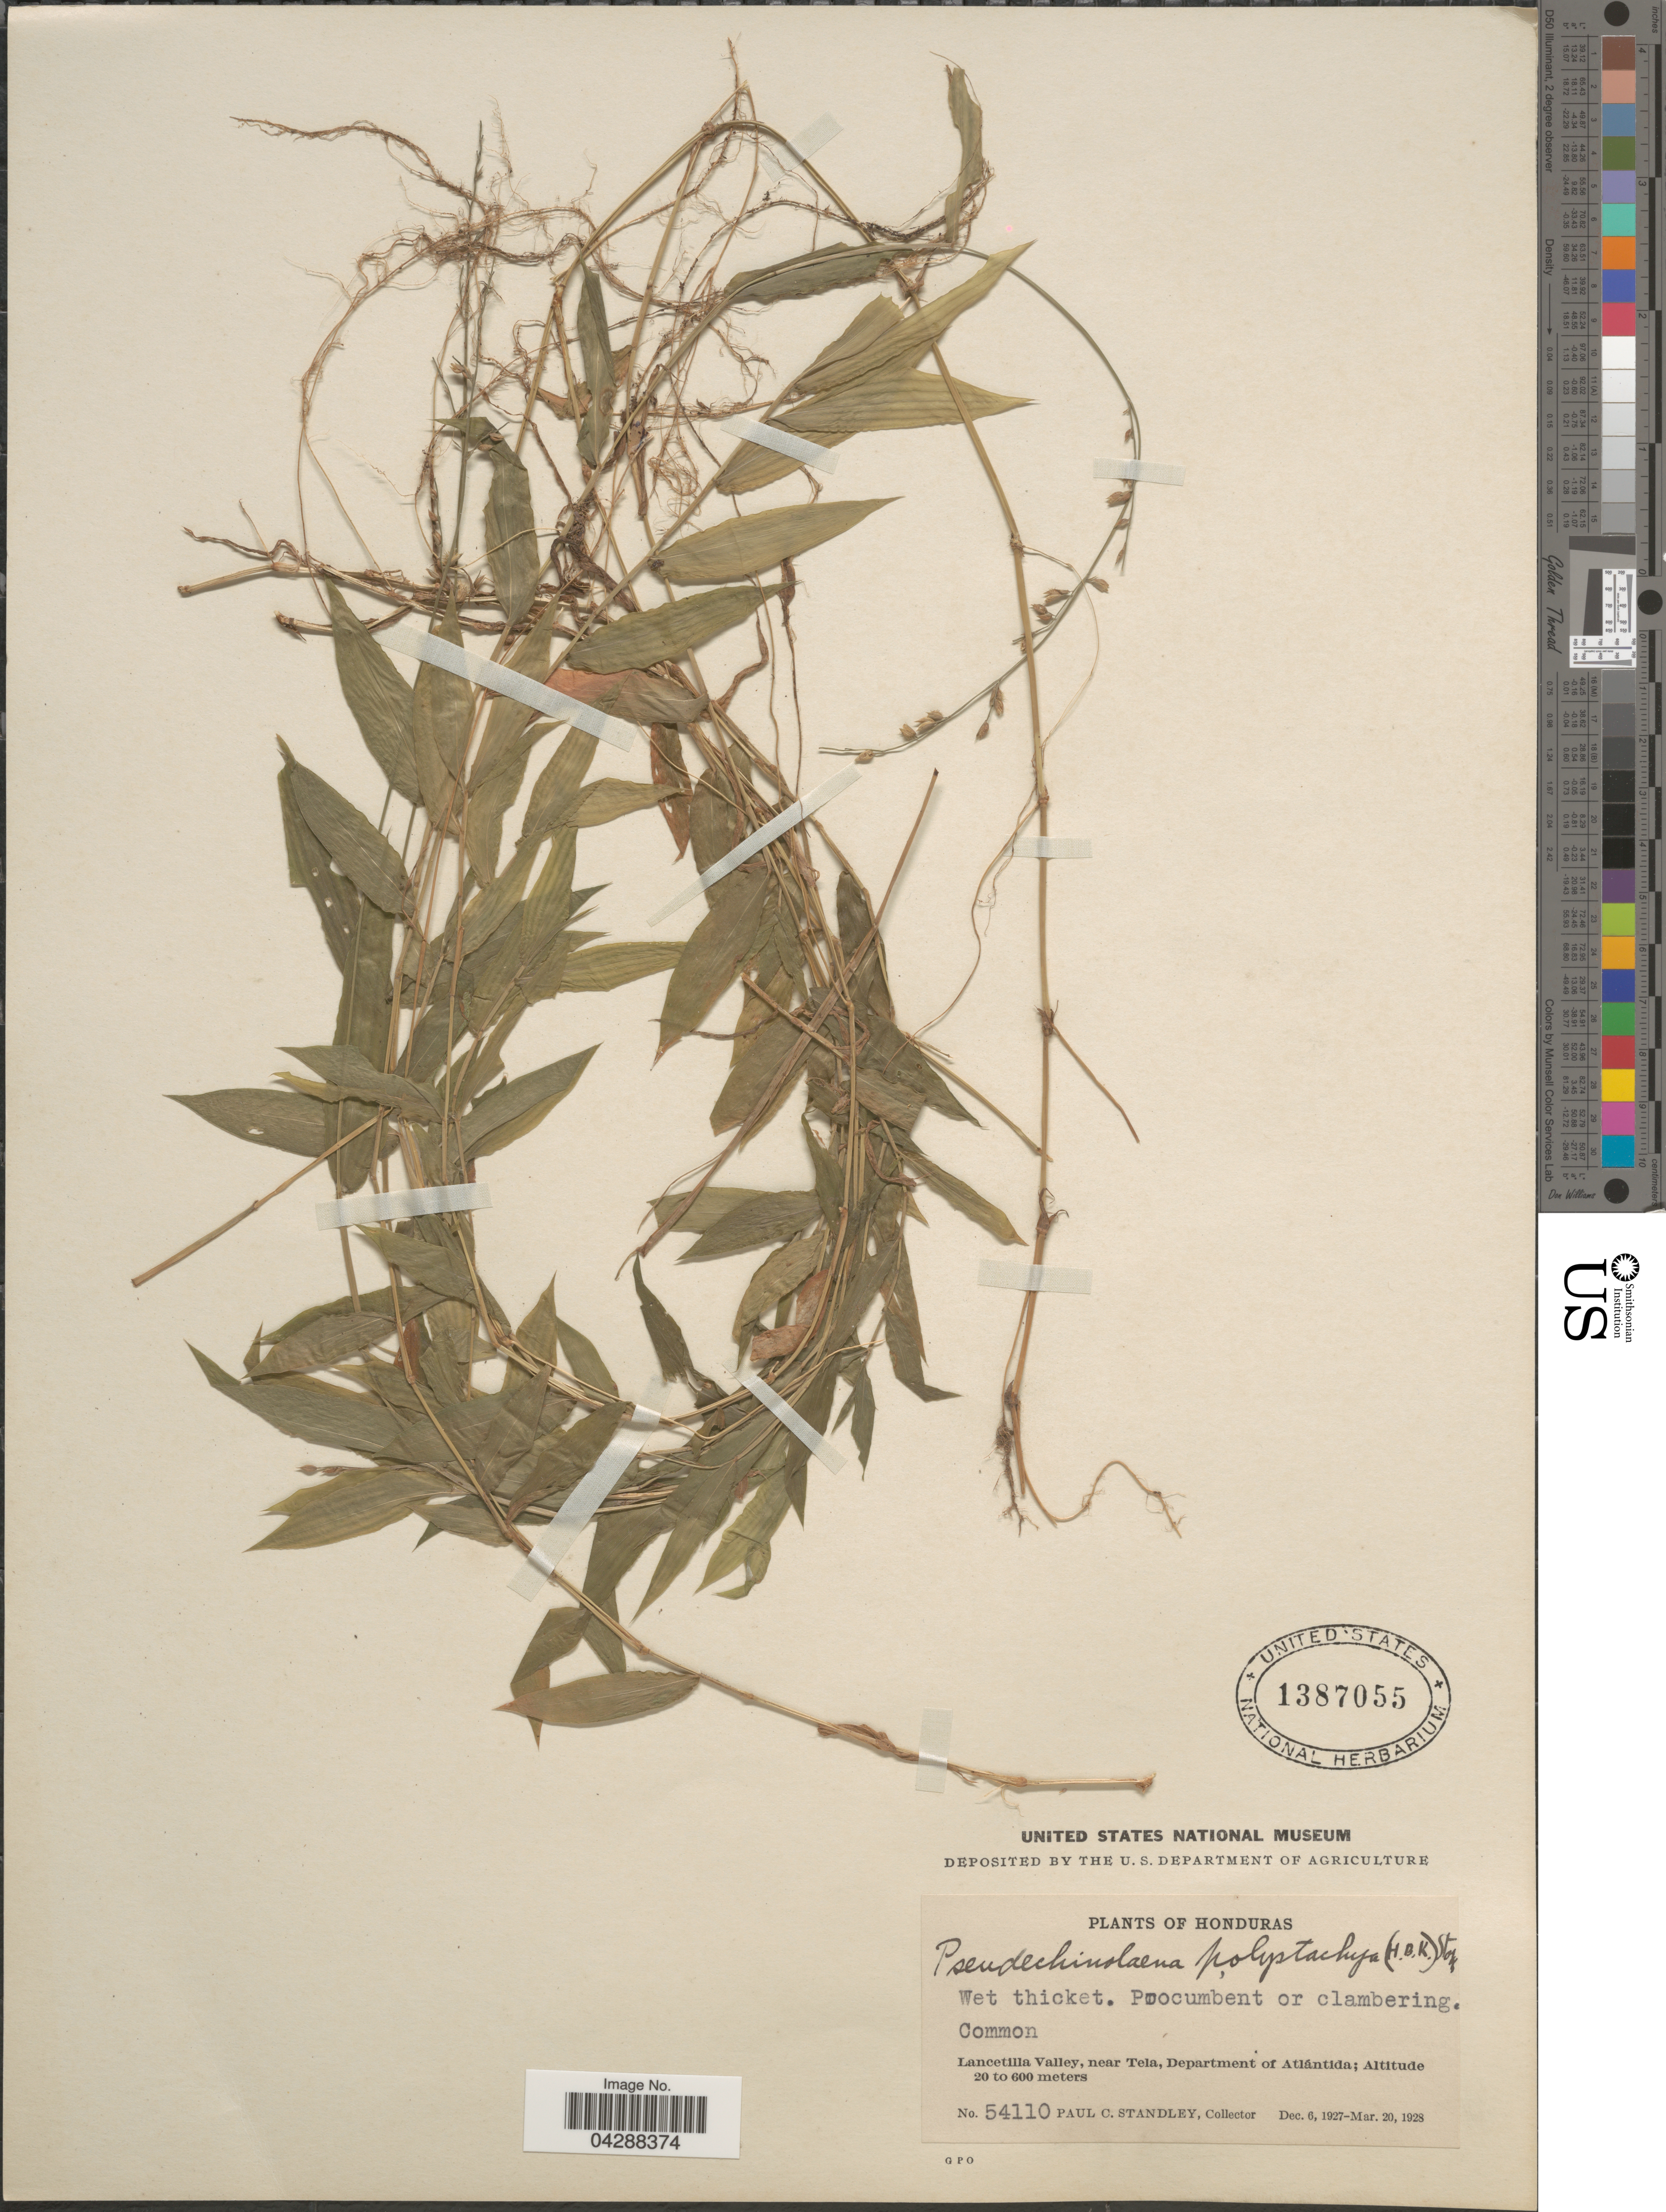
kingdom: Plantae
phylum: Tracheophyta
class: Liliopsida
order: Poales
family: Poaceae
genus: Pseudechinolaena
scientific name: Pseudechinolaena polystachya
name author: (Kunth) Stapf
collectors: P. C. Standley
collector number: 54110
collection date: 1927-12-06/1928-03-20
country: Honduras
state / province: Atlantida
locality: Lancetilla Valley, near Tela, Department of Atlántida.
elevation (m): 20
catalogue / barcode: US 1387055